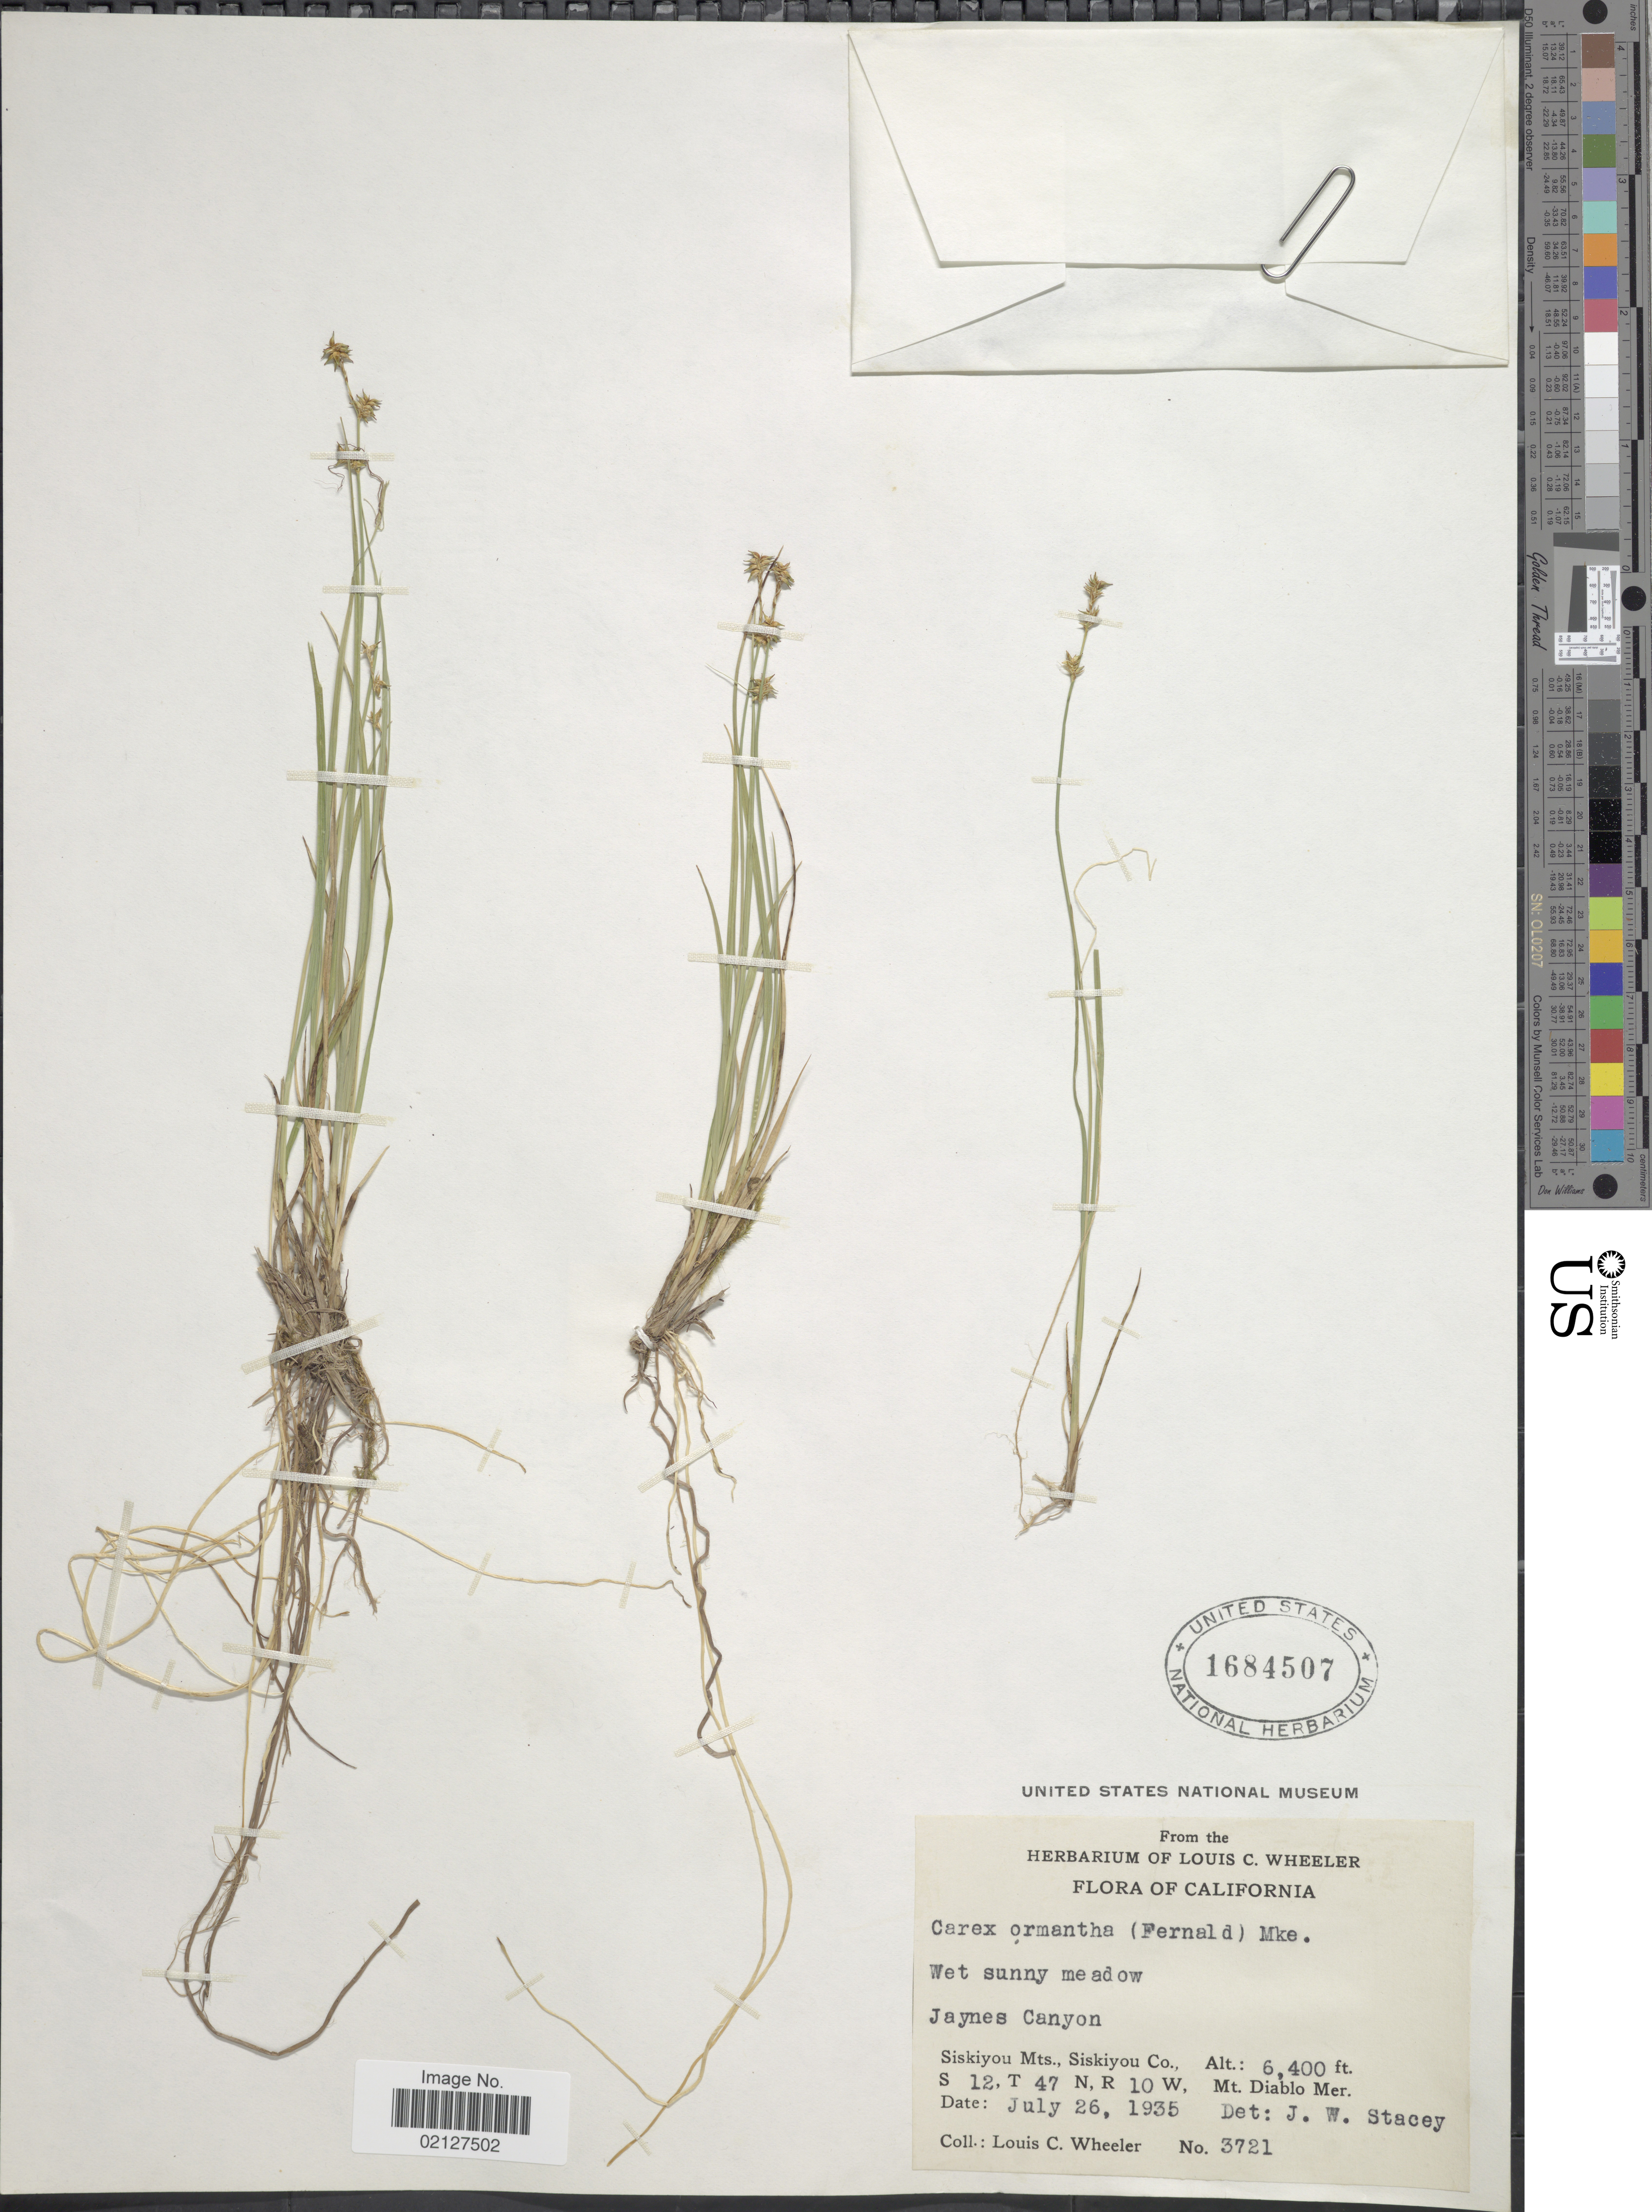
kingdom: Plantae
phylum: Tracheophyta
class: Liliopsida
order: Poales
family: Cyperaceae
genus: Carex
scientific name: Carex echinata subsp. echinata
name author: Murray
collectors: L. C. Wheeler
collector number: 3721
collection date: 1935-07-26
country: United States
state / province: California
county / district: Siskiyou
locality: Jaynes Canyon, Siskiyou Mts., Siskiyou Co., S 12, T 47 N, R 10 W, Mt. Diablo Mer.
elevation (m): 1951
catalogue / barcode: US 1684507